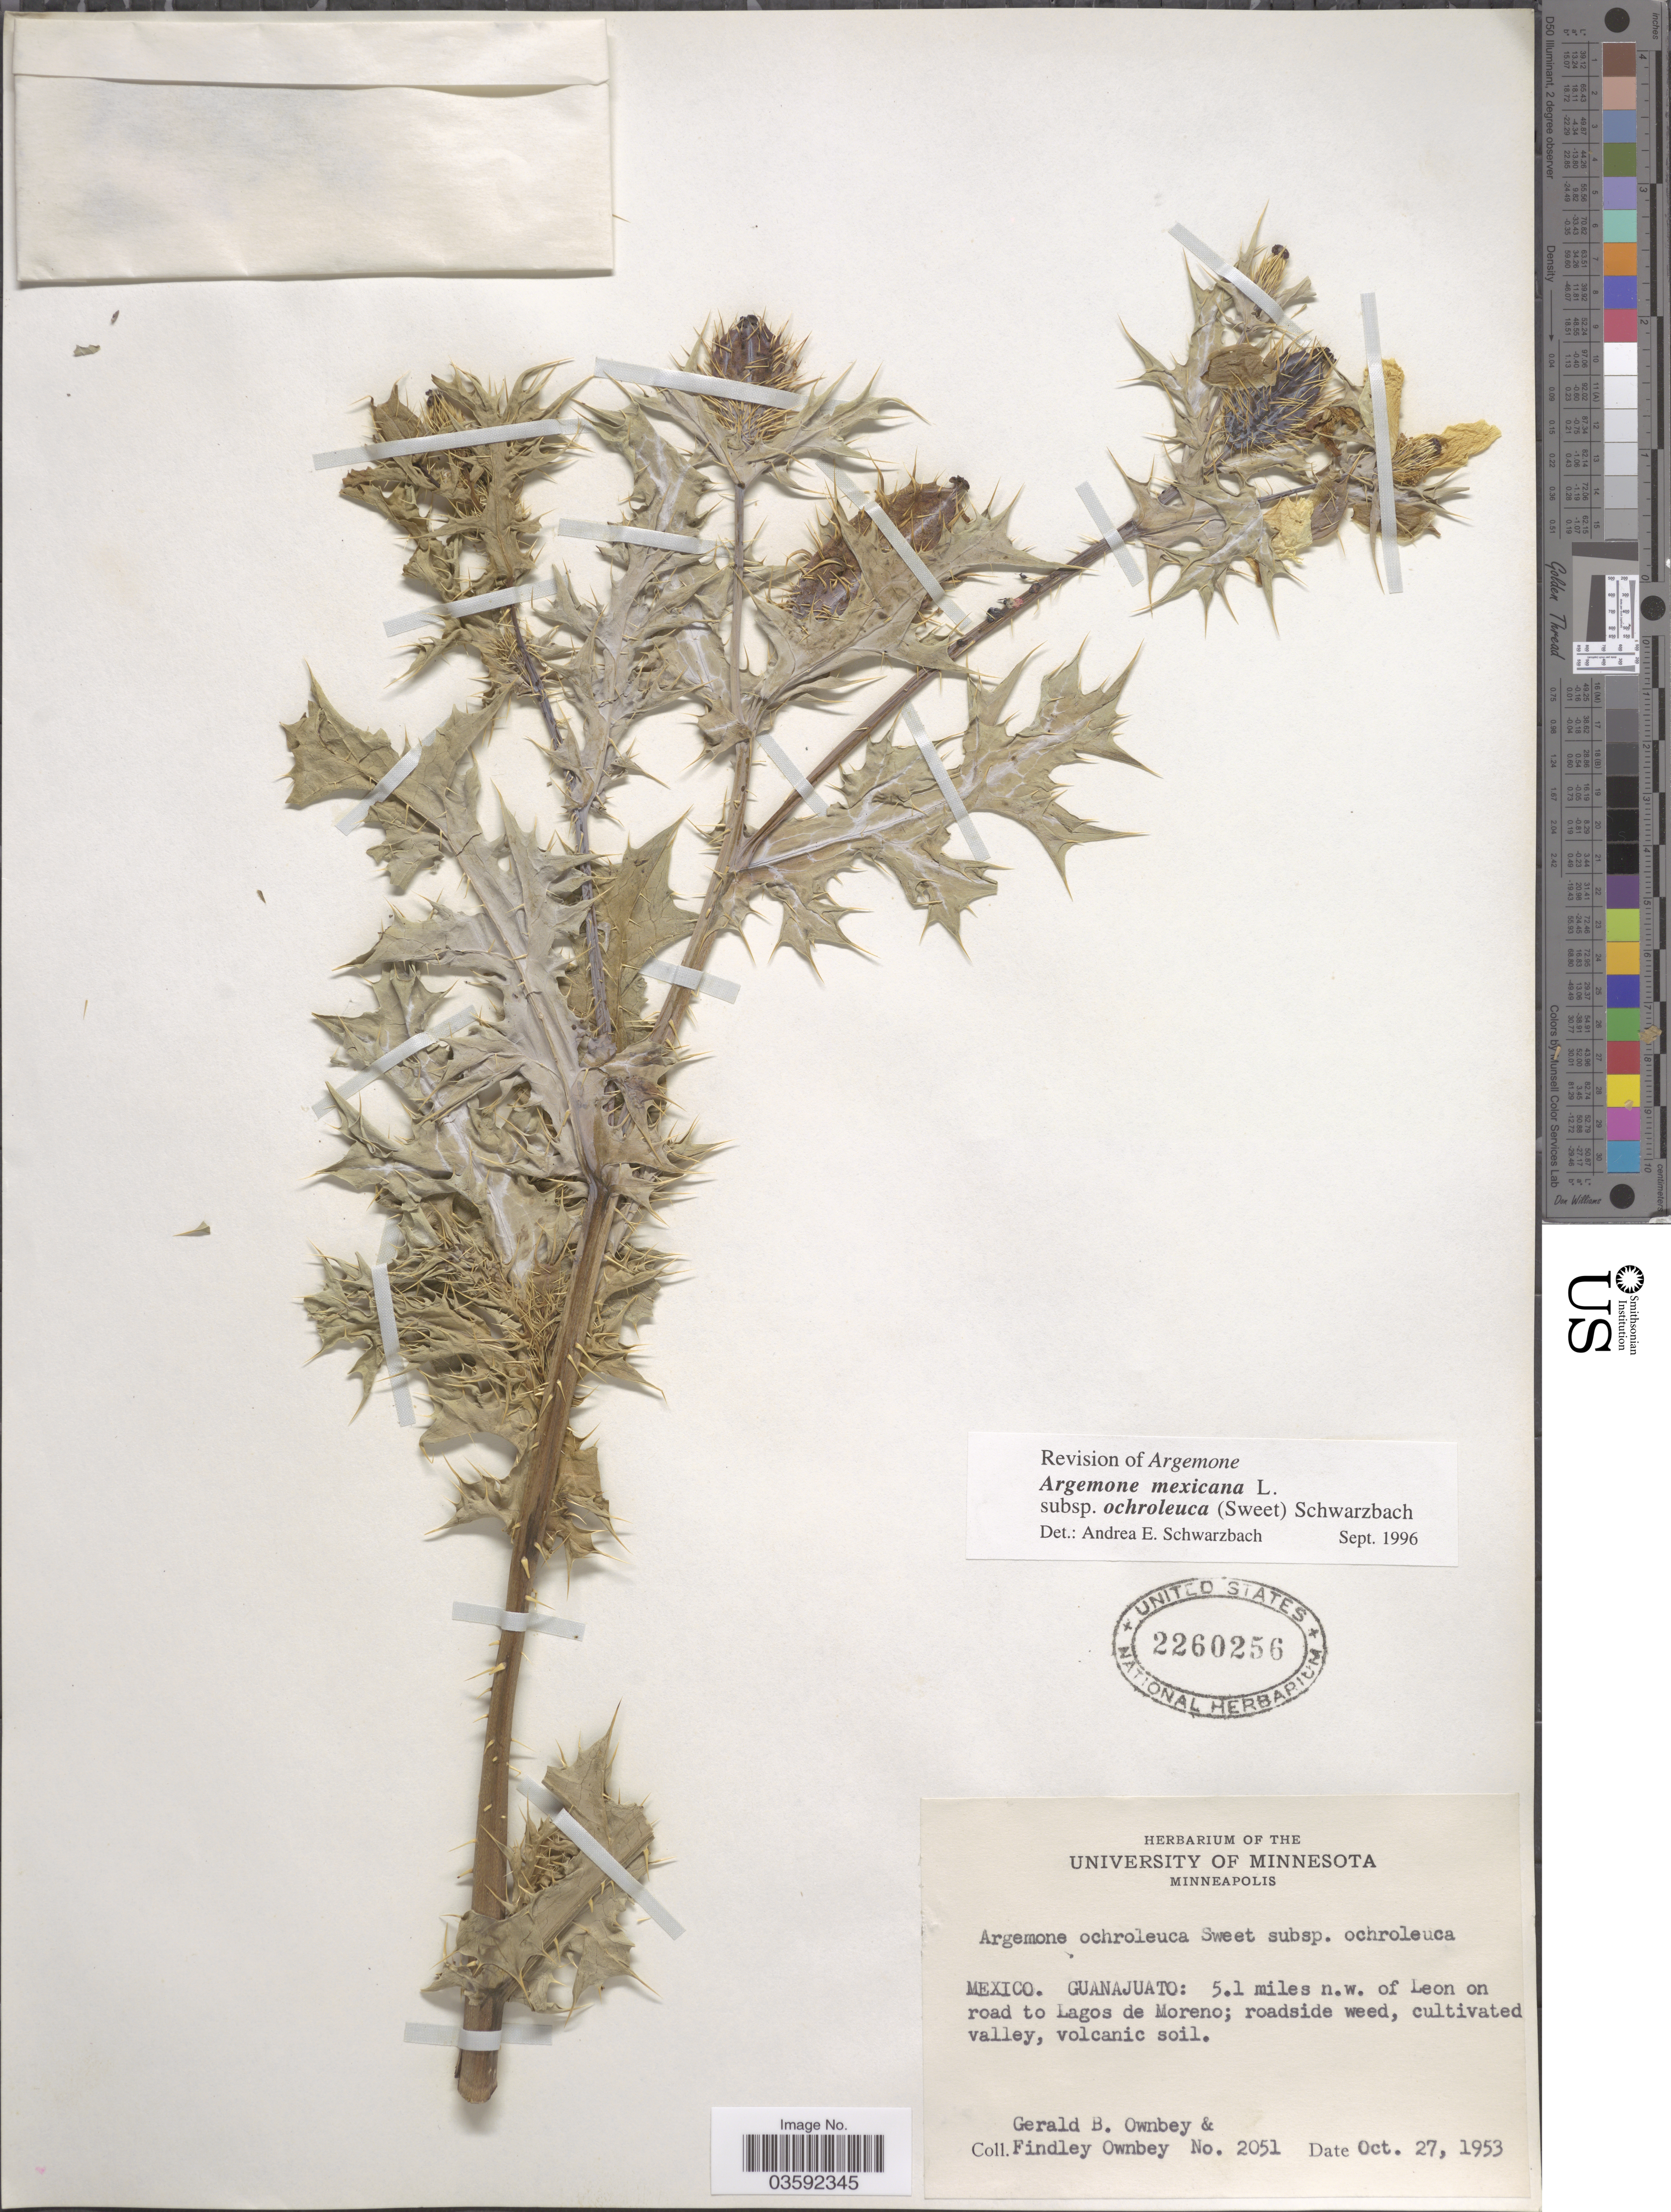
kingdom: Plantae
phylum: Tracheophyta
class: Magnoliopsida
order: Ranunculales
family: Papaveraceae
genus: Argemone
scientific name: Argemone mexicana subsp. ochroleuca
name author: (Sweet) Schwarzbach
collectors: G. B. Ownbey & F. Ownbey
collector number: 2051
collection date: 1953-10-27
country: Mexico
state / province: Guanajuato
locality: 5.1 mile n.w. of Leon on road to Lagos de Moreno. Cultivated valley.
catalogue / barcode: US 2260256